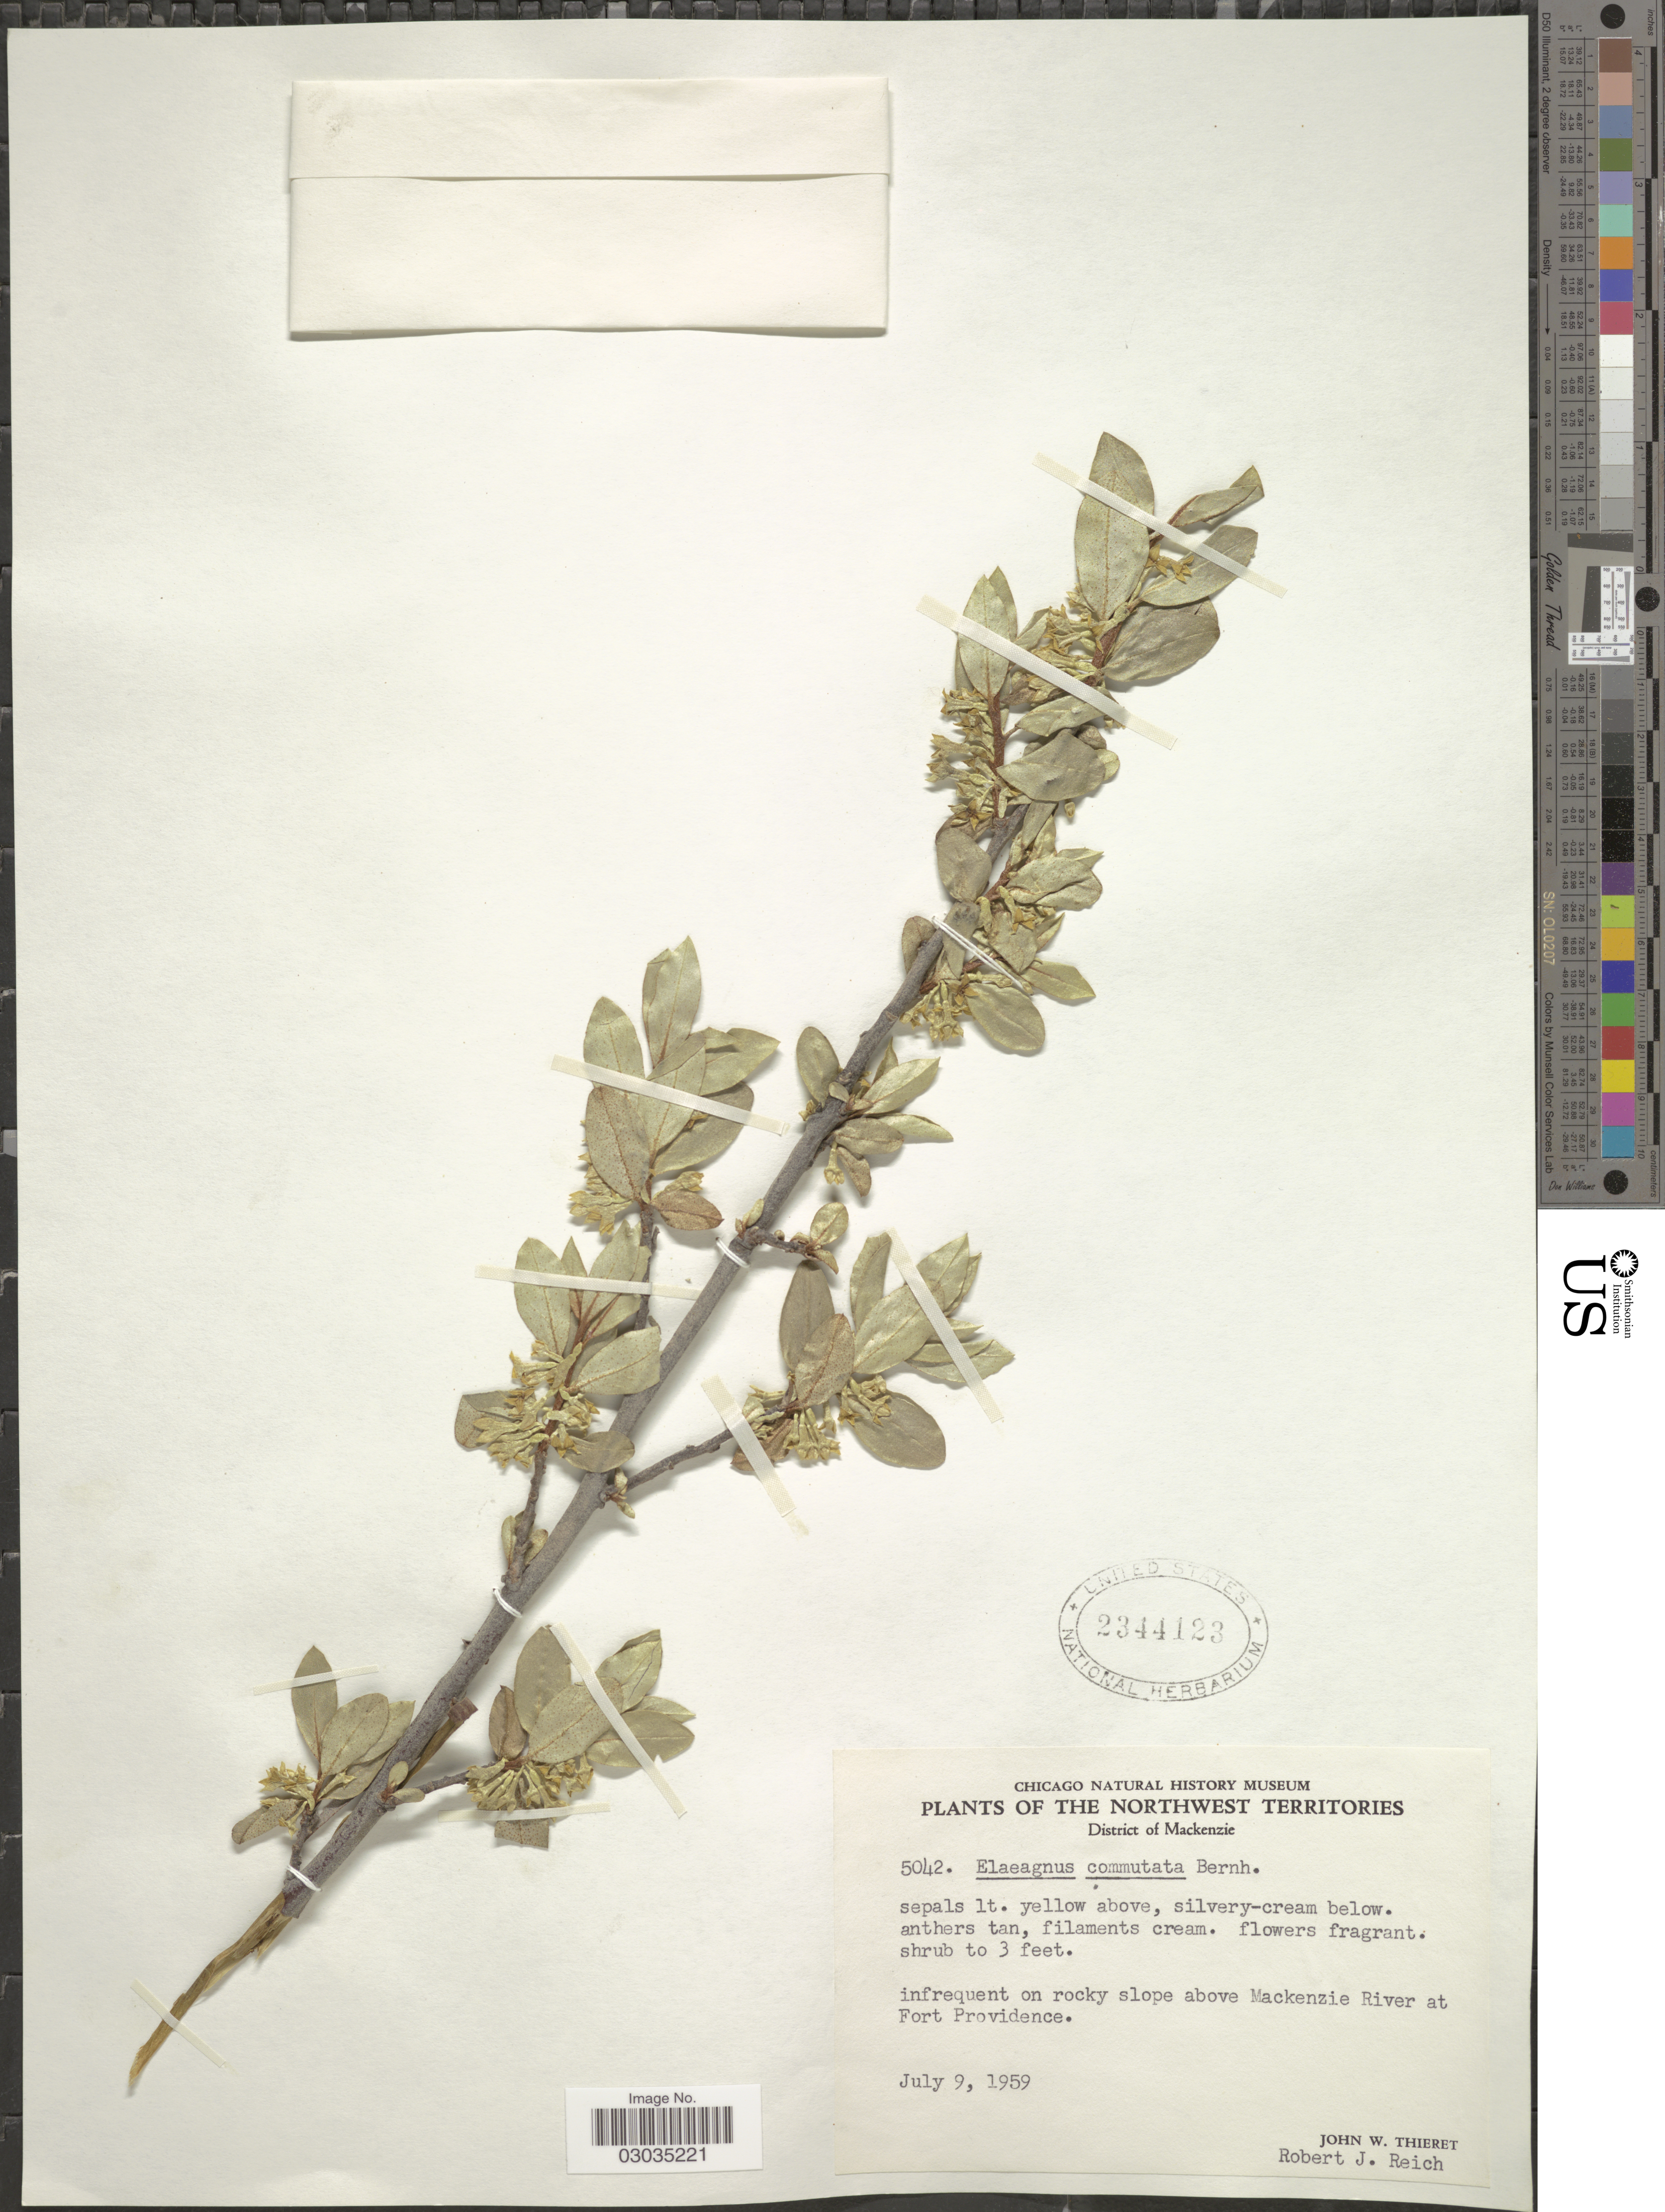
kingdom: Plantae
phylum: Tracheophyta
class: Magnoliopsida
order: Rosales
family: Elaeagnaceae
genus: Elaeagnus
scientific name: Elaeagnus commutata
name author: Bernh. ex Rydb.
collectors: J. W. Thieret & R. Reich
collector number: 5042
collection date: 1959-07-09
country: Canada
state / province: Northwest Territories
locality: The Northwest Territories, District of Mackenzie, infrequent on rocky slope above Mackenzie River at Fort Providence.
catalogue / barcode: US 2344123